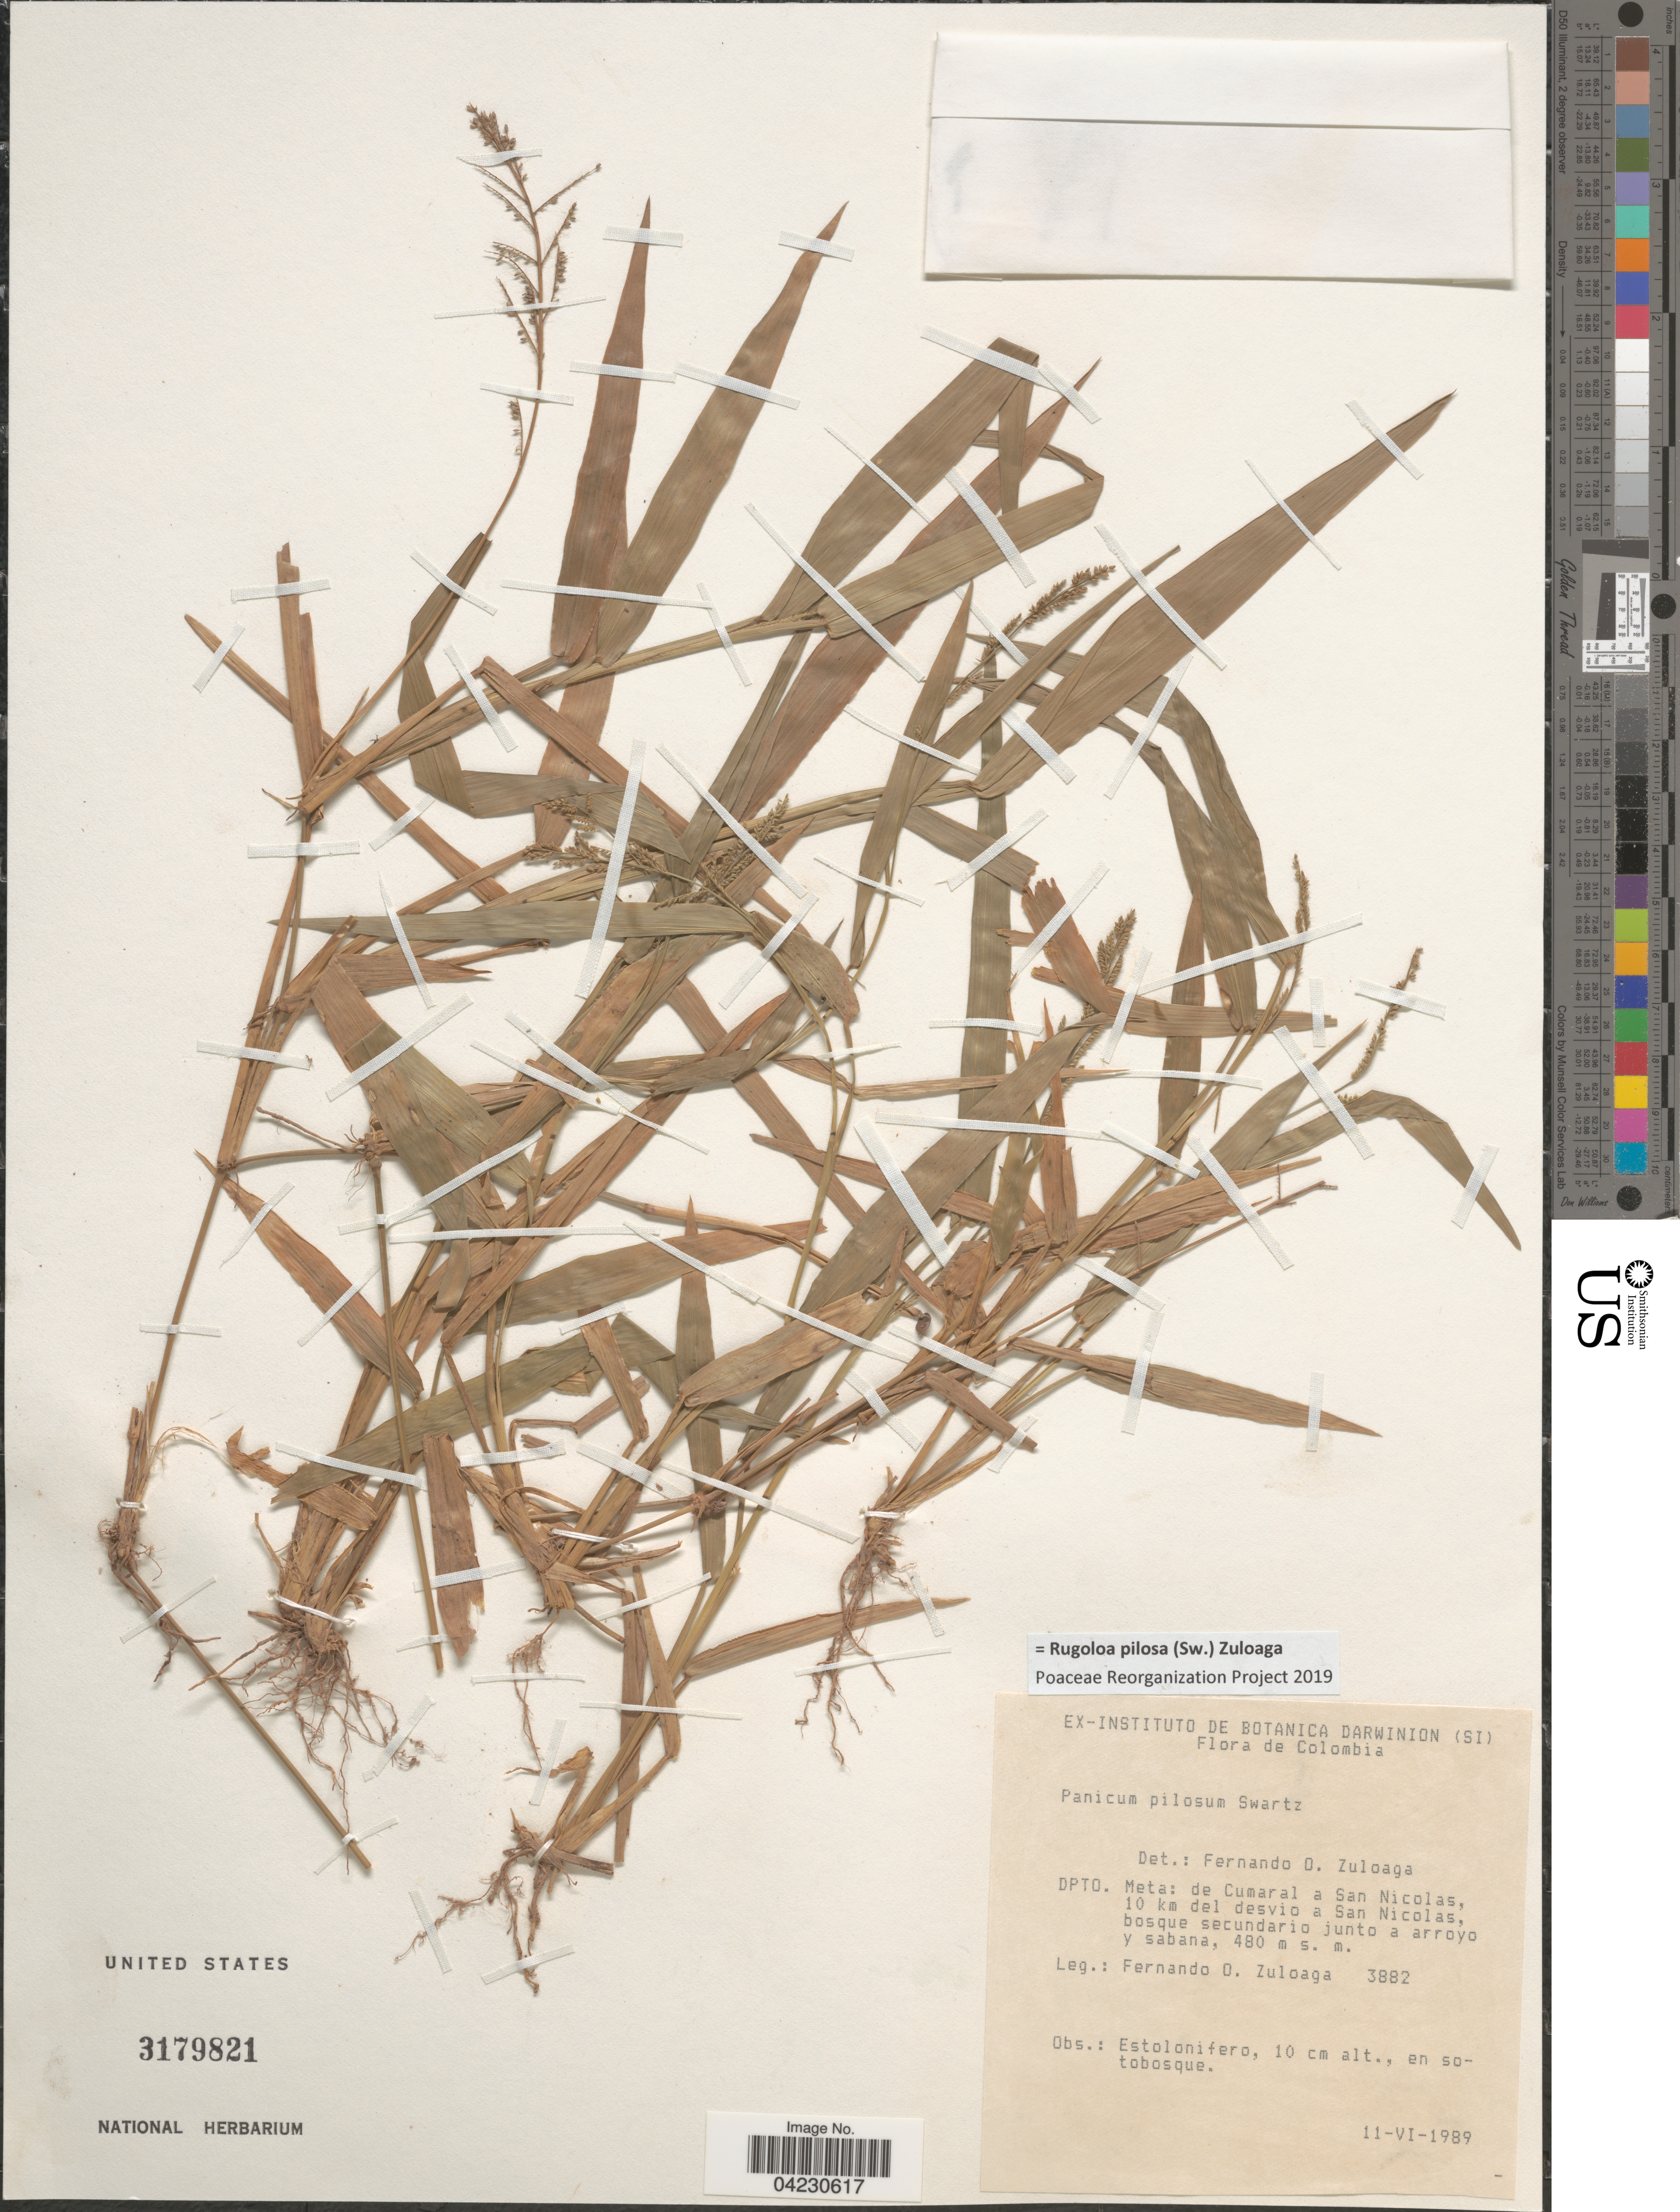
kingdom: Plantae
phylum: Tracheophyta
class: Liliopsida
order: Poales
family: Poaceae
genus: Rugoloa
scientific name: Rugoloa pilosa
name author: (Sw.) Zuloaga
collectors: F. O. Zuloaga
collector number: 3882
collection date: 1989-06-11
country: Colombia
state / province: Meta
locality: Dpto. Meta: de Cumaral a San Nicolas, 10 km del desvio a San Nicolas.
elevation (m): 480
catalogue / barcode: US 3179821